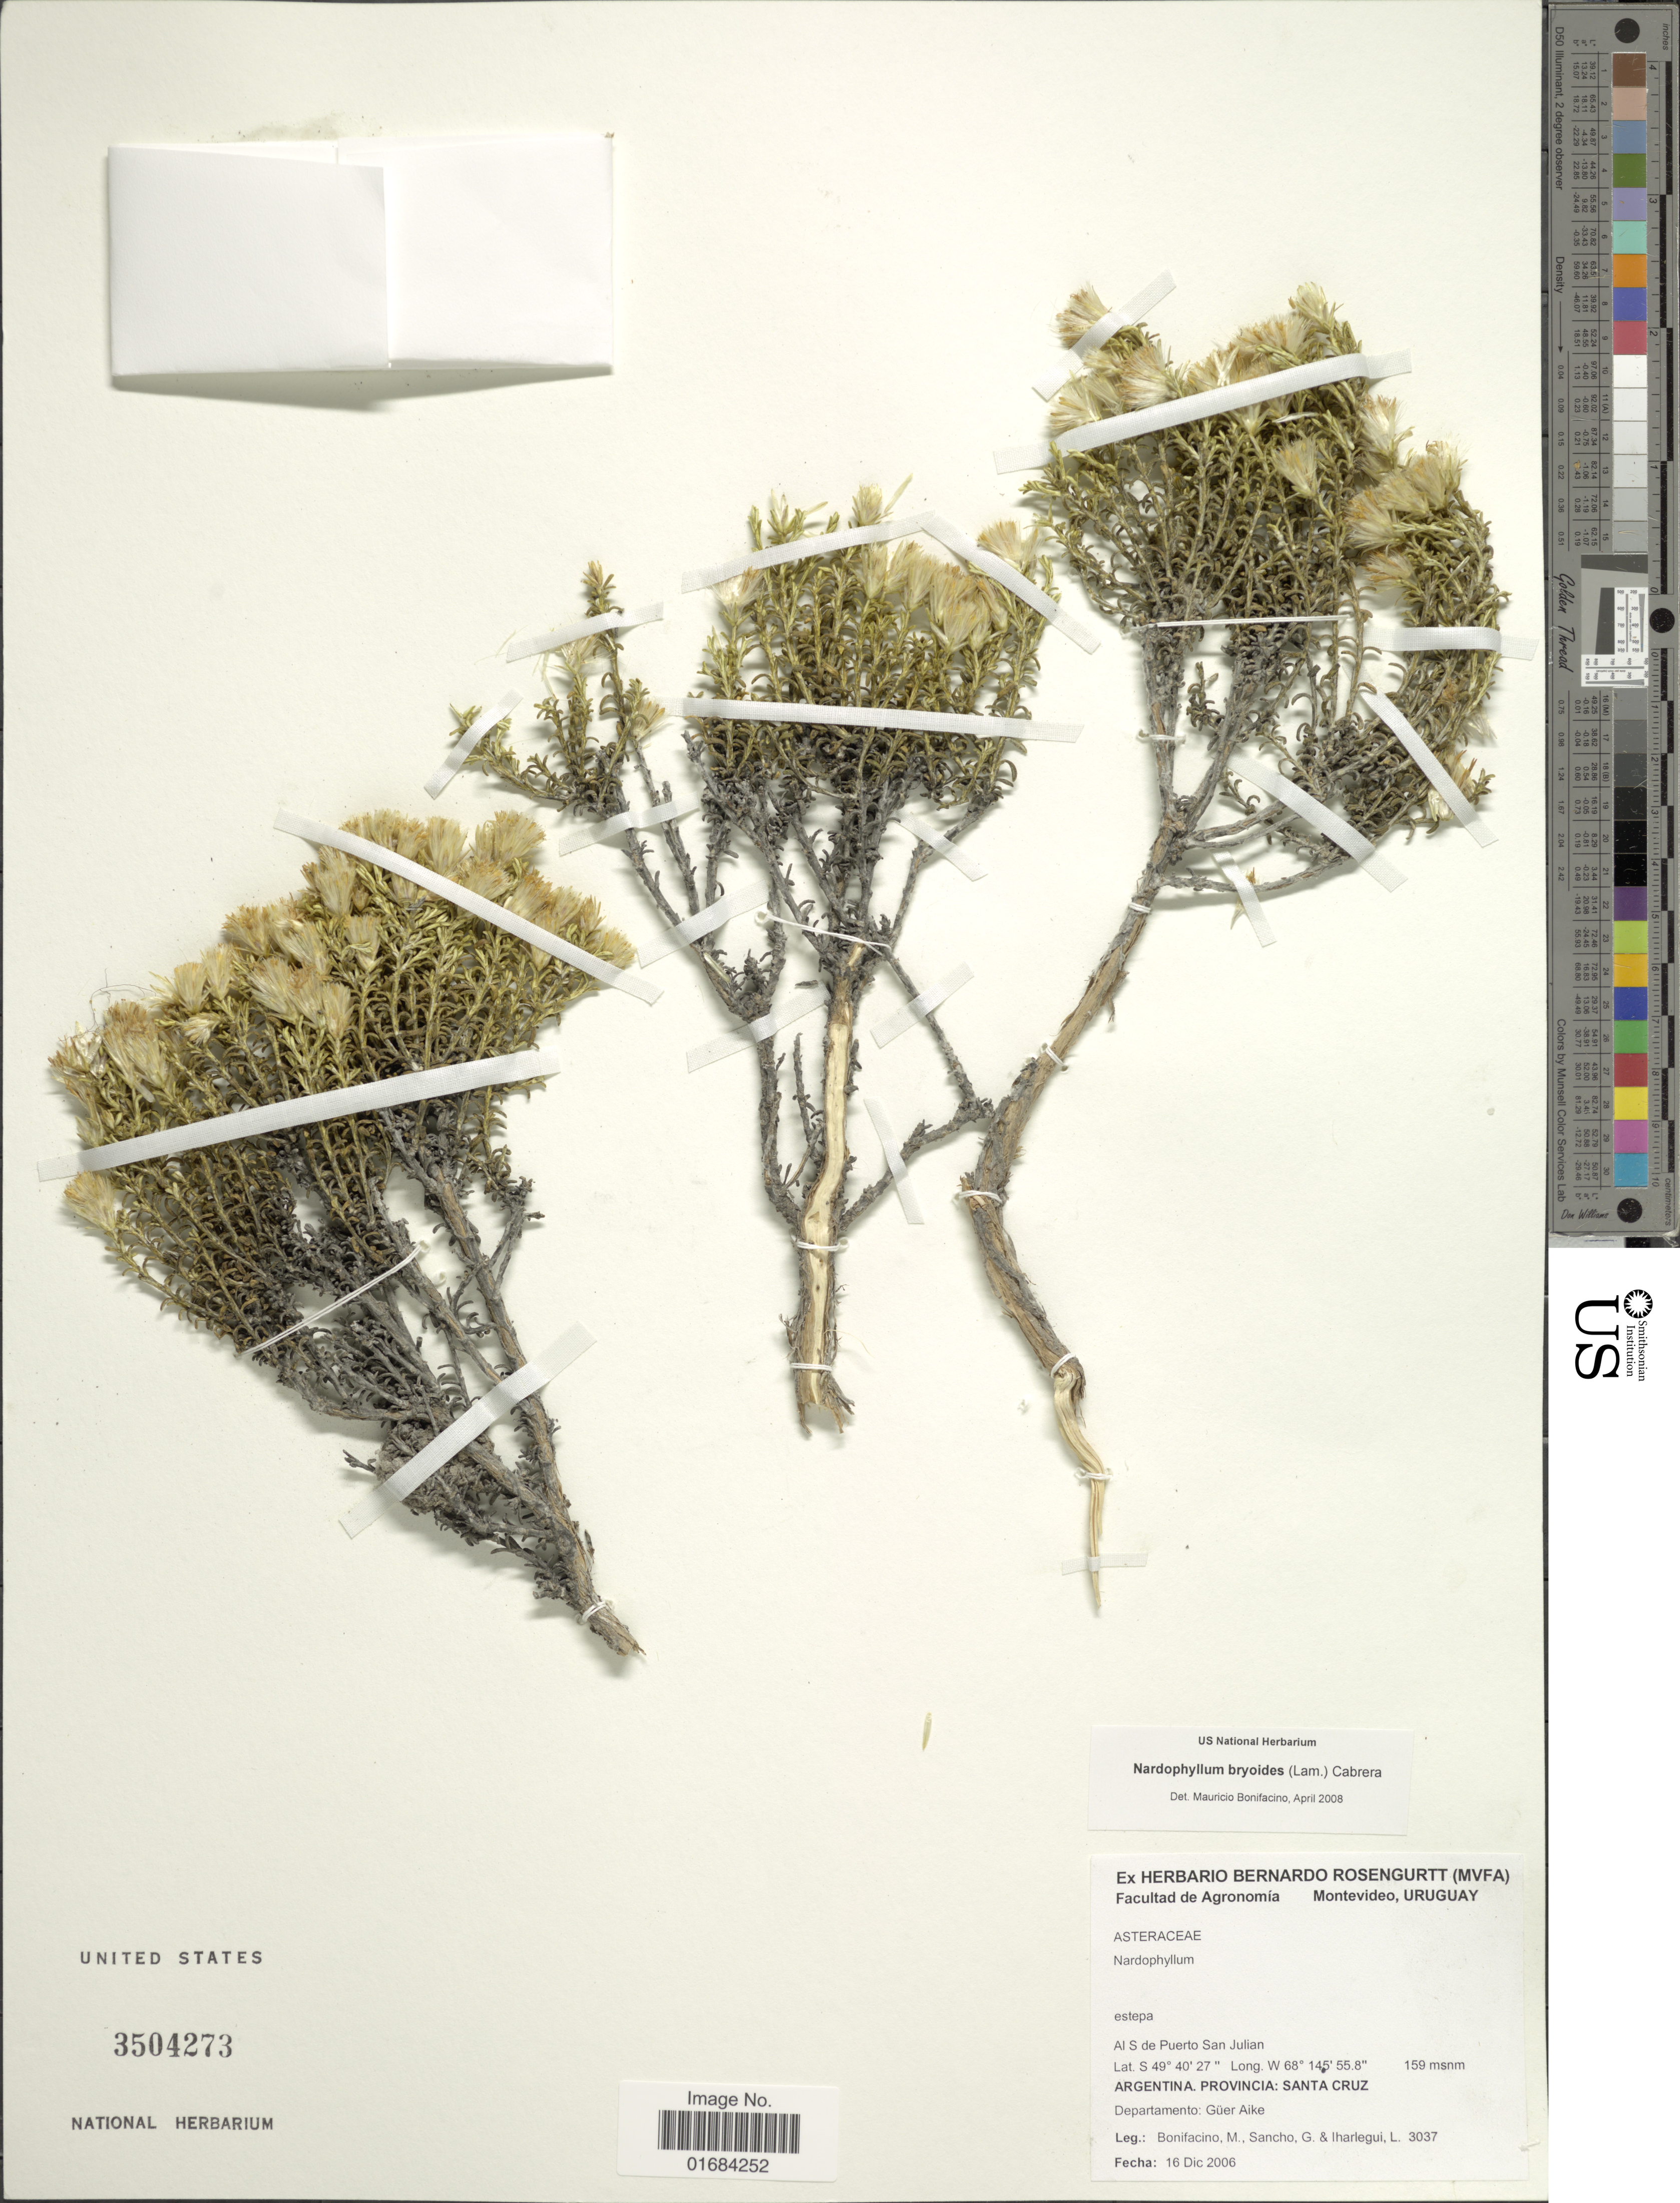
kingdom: Plantae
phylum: Tracheophyta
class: Magnoliopsida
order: Asterales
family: Asteraceae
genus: Nardophyllum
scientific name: Nardophyllum bryoides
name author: (Lam.) Cabrera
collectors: M. Bonifacino, G. Sancho & L. Iharlegui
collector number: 3037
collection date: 2006-12-16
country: Argentina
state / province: Santa Cruz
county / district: Guer Aike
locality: Al S de Puerto San Julian.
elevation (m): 159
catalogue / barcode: US 3504273